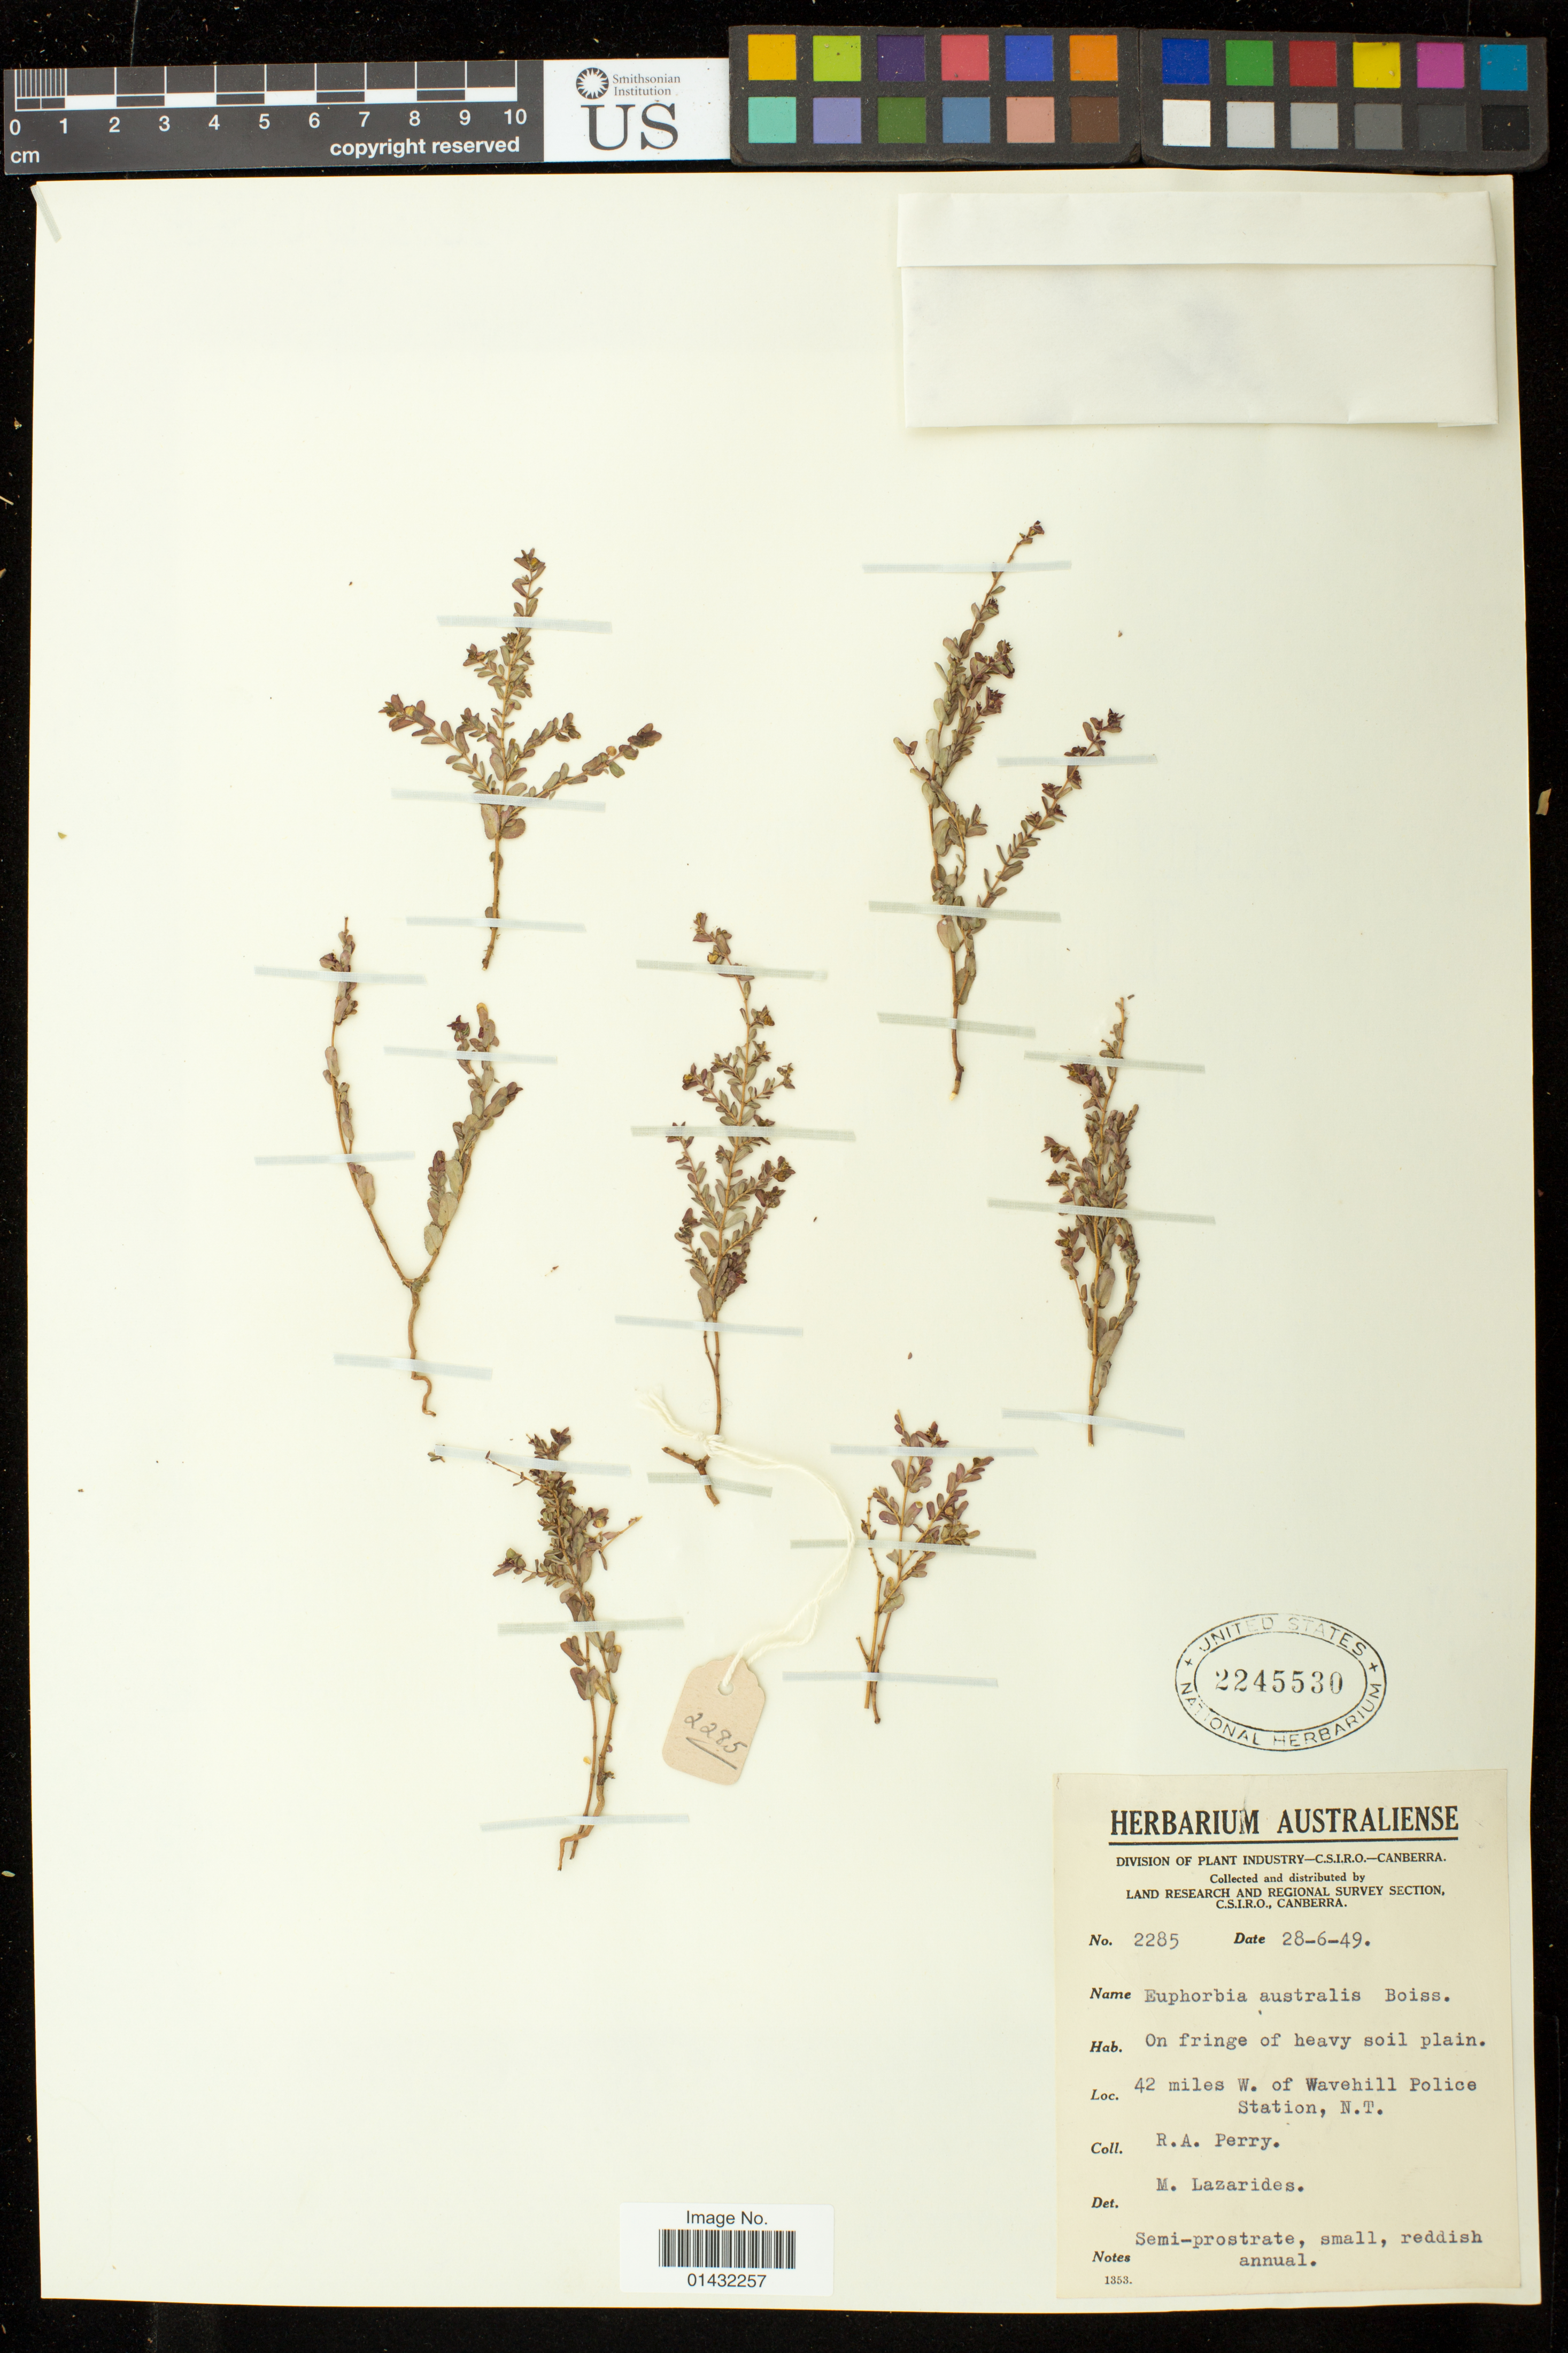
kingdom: Plantae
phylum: Tracheophyta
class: Magnoliopsida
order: Malpighiales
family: Euphorbiaceae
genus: Euphorbia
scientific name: Euphorbia australis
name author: Boiss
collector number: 2285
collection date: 1949-06-28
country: Australia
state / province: Northern Territory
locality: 42 miles W. of Wavehill Police Station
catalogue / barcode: US 2245530